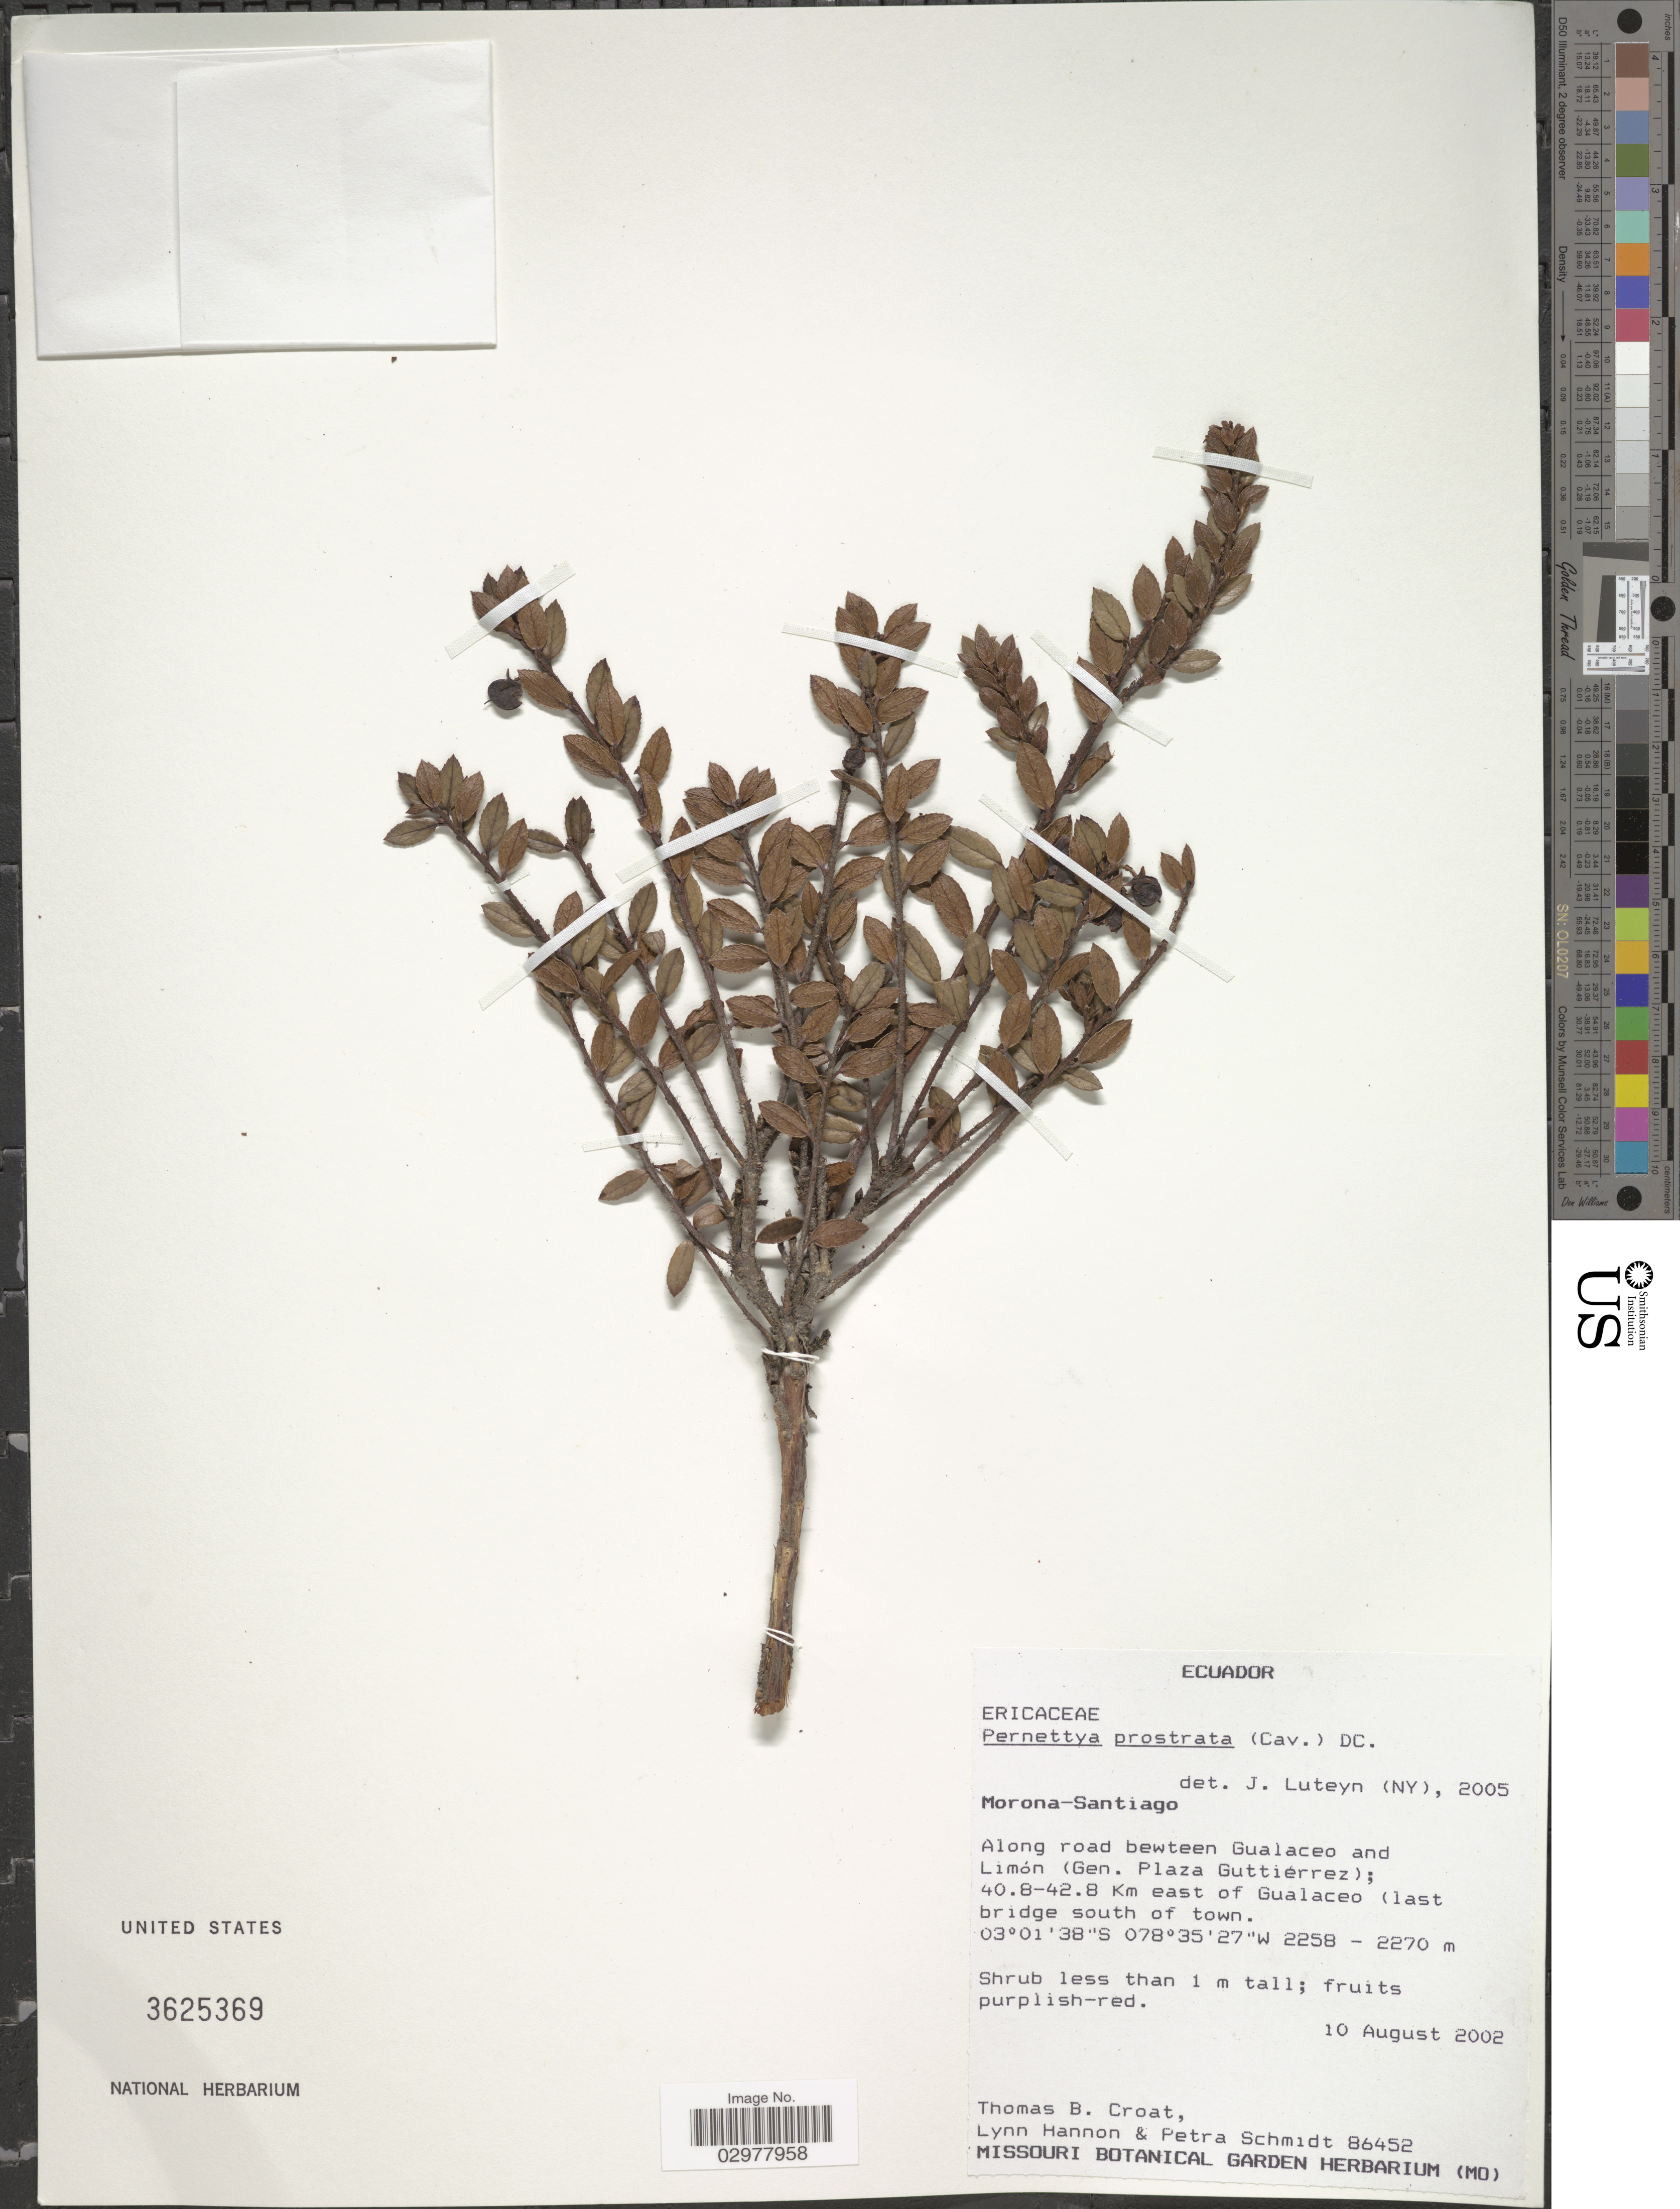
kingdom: Plantae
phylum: Tracheophyta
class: Magnoliopsida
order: Ericales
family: Ericaceae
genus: Pernettya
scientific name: Pernettya prostrata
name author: (Cav.) DC.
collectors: T. B. Croat, L. Hannon & P. Schmidt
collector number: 86452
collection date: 2002-08-10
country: Ecuador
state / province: Morona-Santiago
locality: Along road between Gualaceo and Limón (Gen. Plaza Guttiérrez); 40.8-42.8 Km east of Gualaceo (last bridge south of town).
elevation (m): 2258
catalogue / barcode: US 3625369